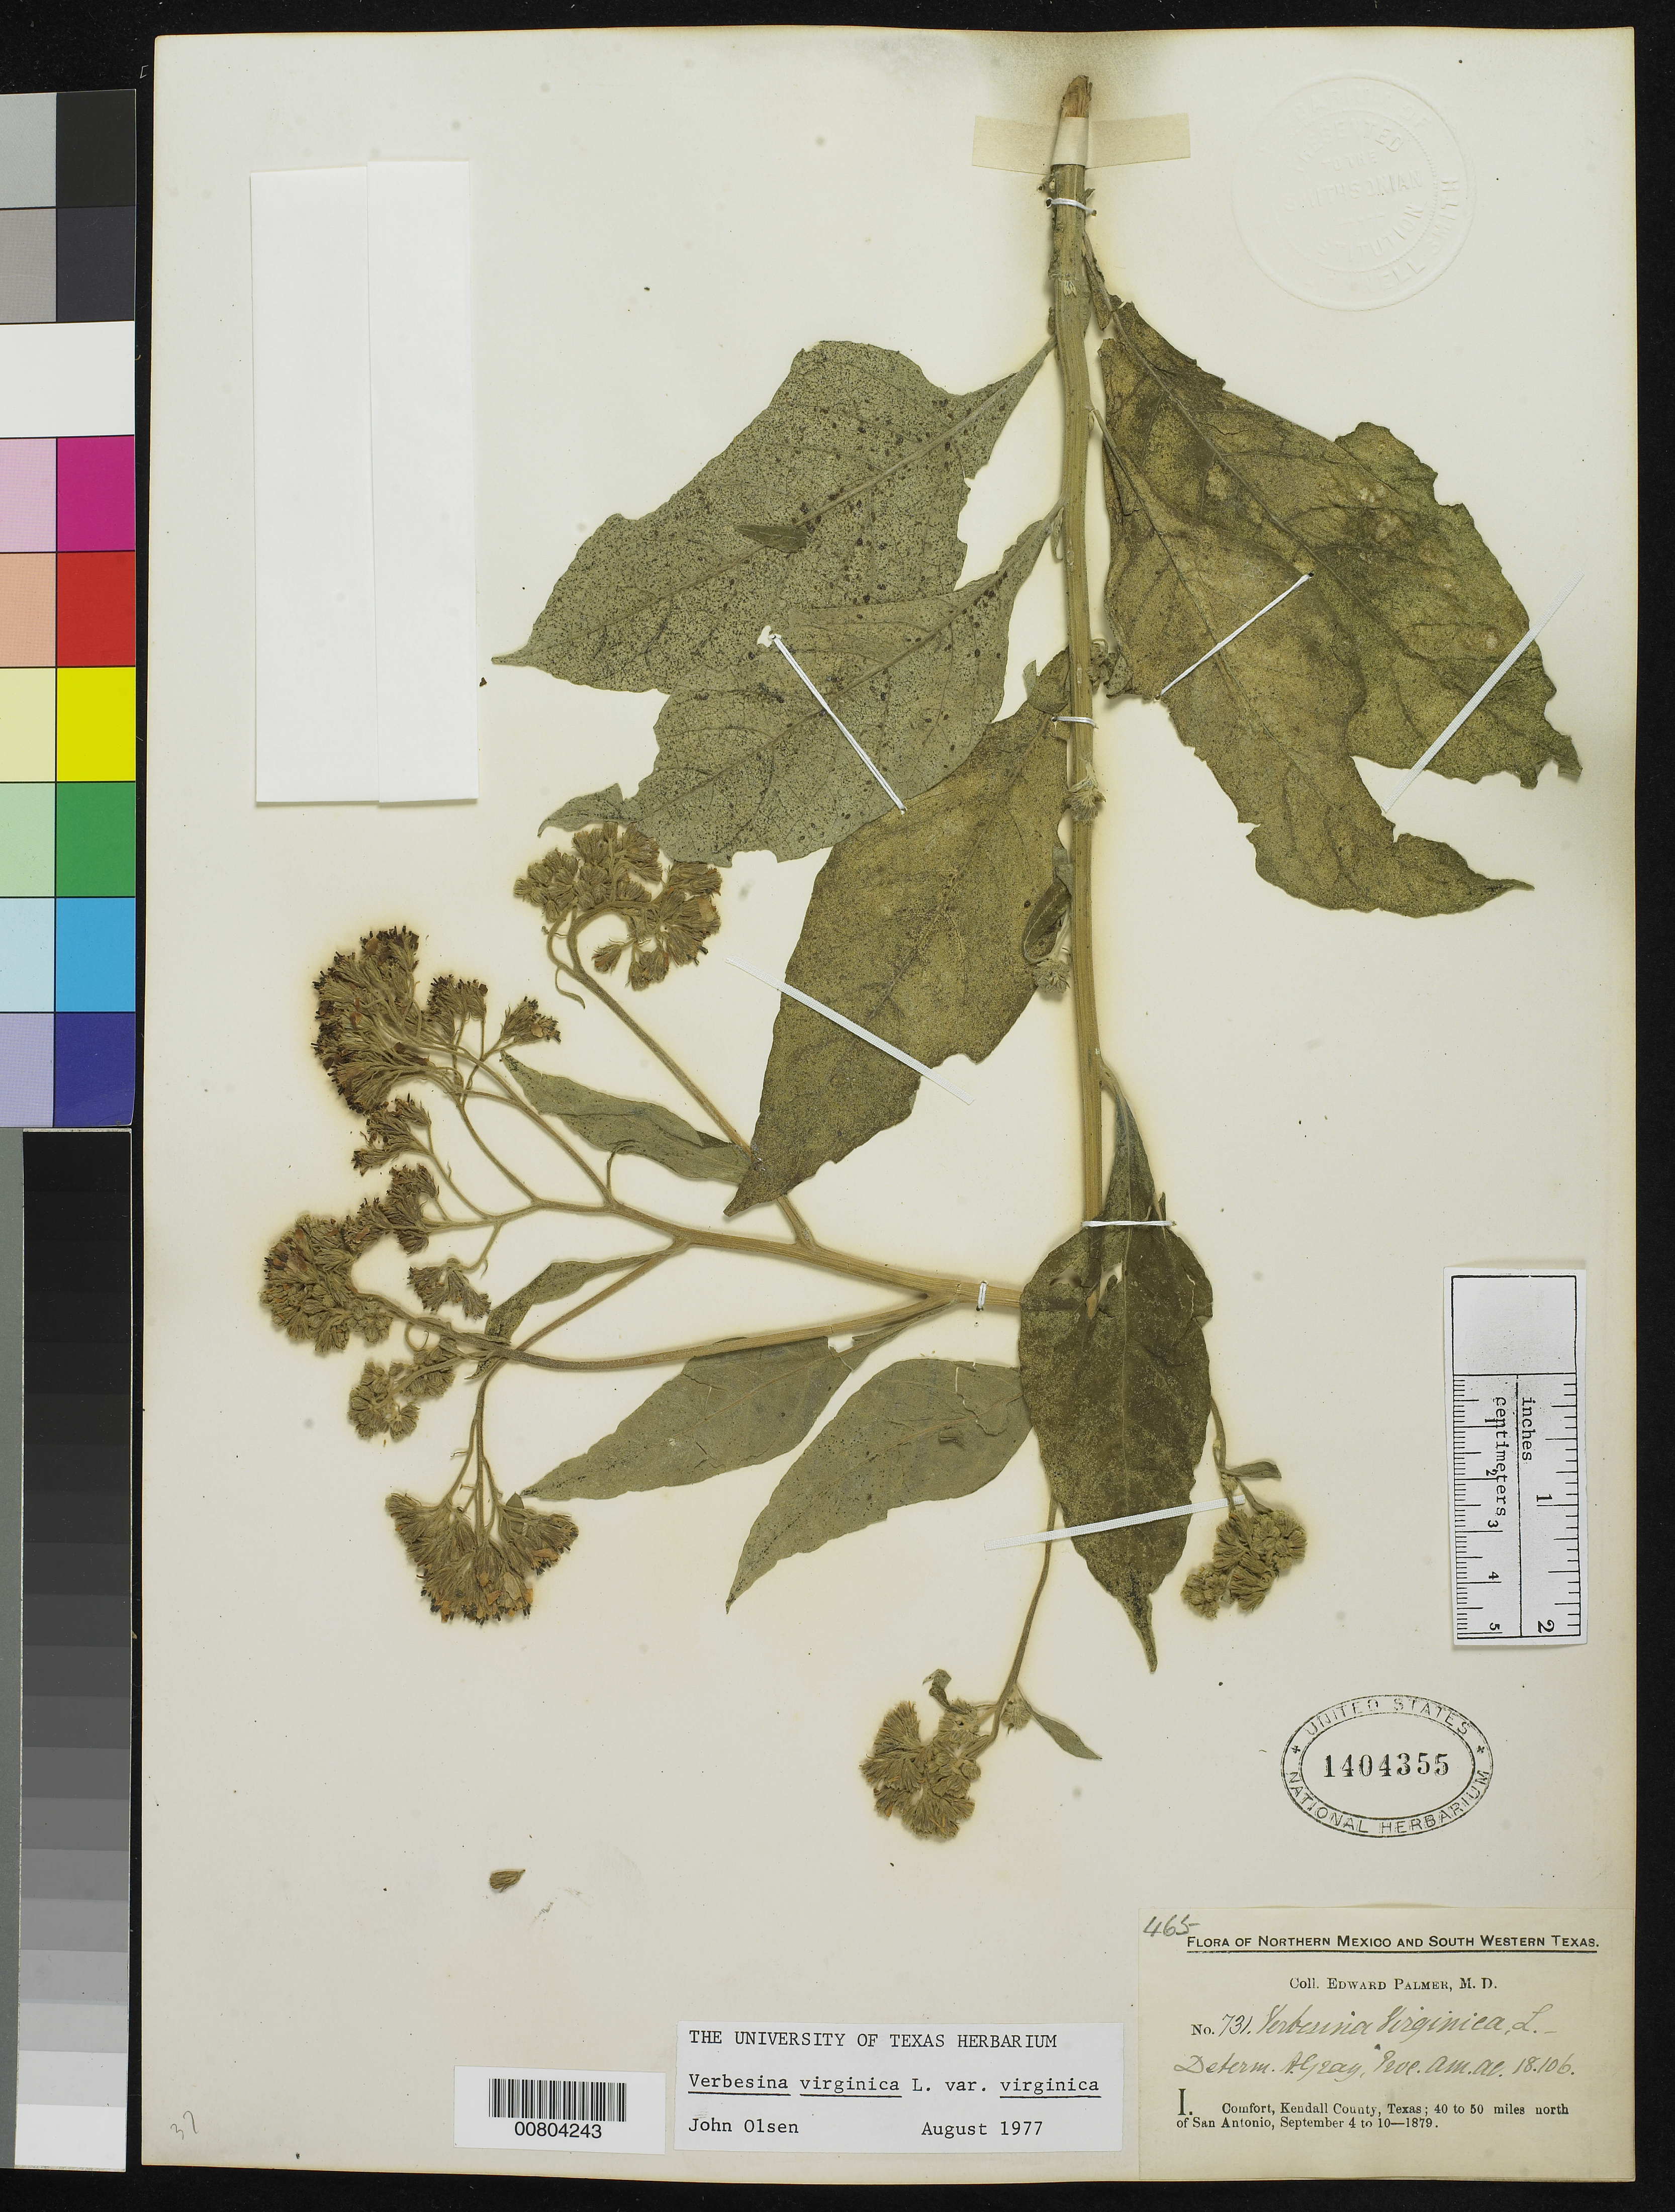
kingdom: Plantae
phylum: Tracheophyta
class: Magnoliopsida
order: Asterales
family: Asteraceae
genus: Verbesina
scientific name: Verbesina virginica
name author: L.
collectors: E. Palmer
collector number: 731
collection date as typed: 04 Sep 1879 to 10 Sep 1879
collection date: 1879-09-04/1879-09-10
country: United States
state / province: Texas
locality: I. Comfort, Kendall County, Texas; 40 to 50 miles north of San Antonio.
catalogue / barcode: US 1404355